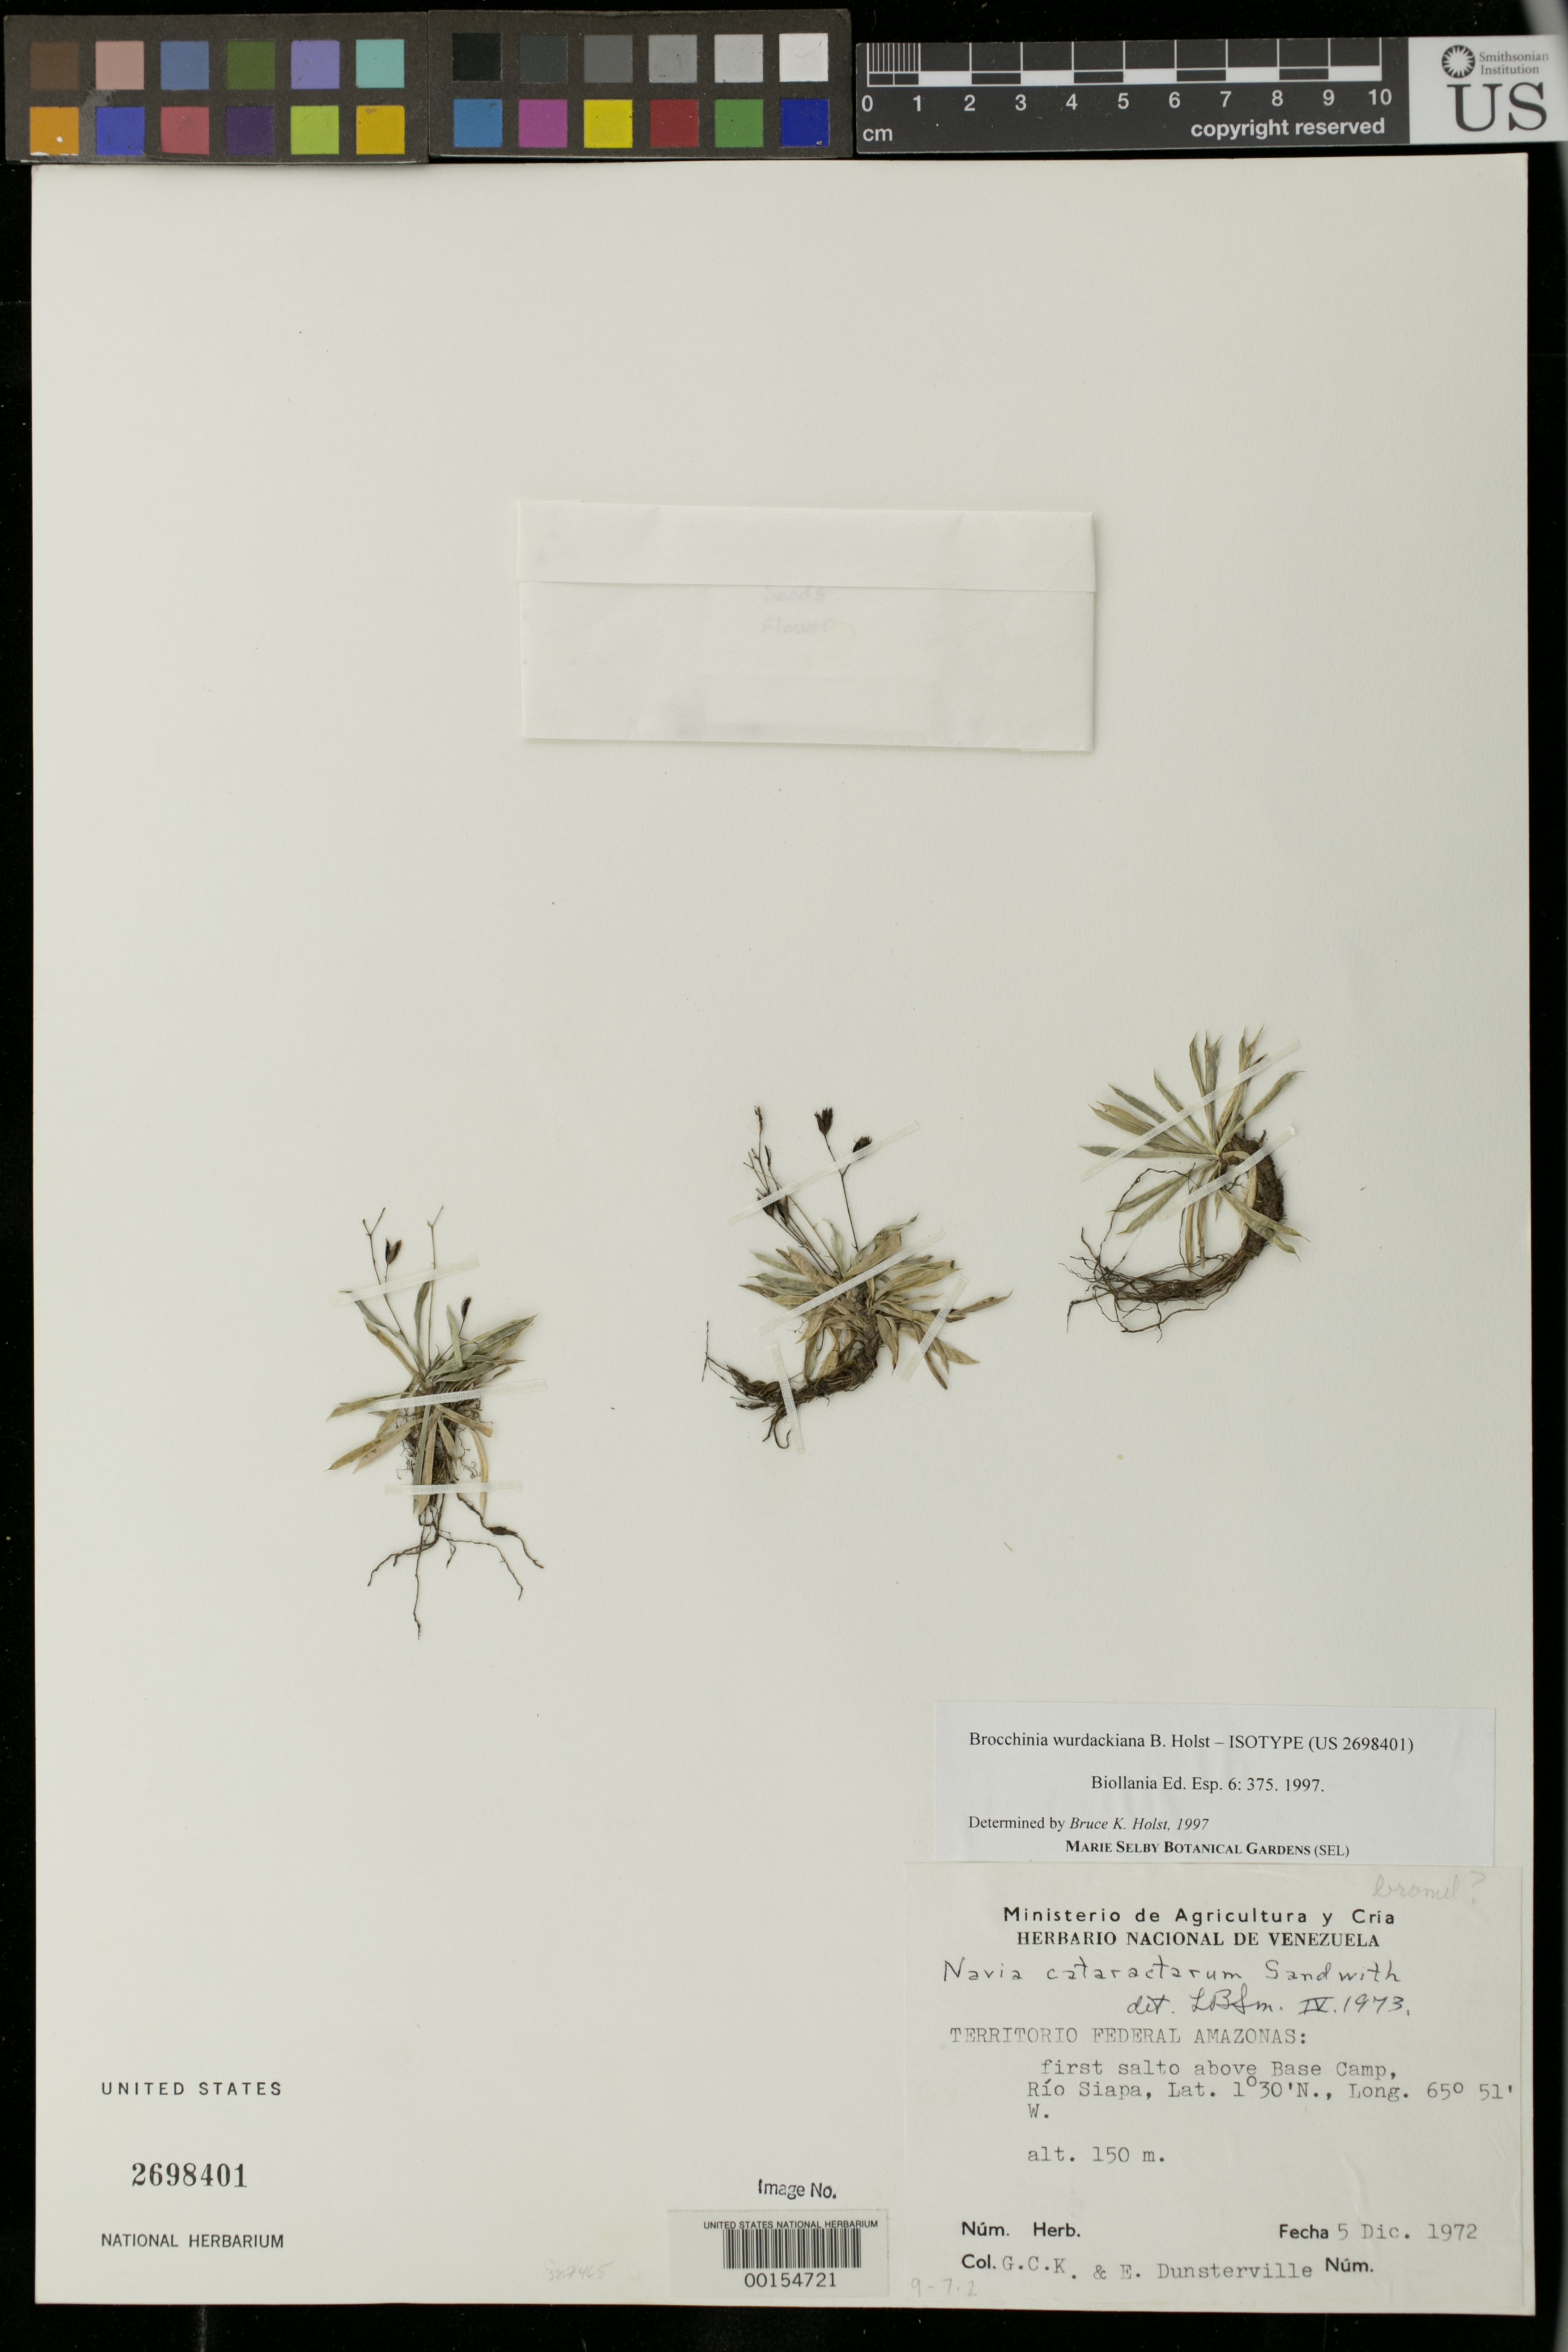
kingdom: Plantae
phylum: Tracheophyta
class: Liliopsida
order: Poales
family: Bromeliaceae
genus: Brocchinia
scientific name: Brocchinia wurdackiana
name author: B. Holst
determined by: Holst, Bruce K.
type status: Isotype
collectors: G. C. K. Dunsterville & E. Dunsterville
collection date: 1972-12-05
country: Venezuela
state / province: Amazonas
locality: Territorio Federal Amazonas: first salto above Base Camp, Río Siapa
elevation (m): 150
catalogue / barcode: US 2698401